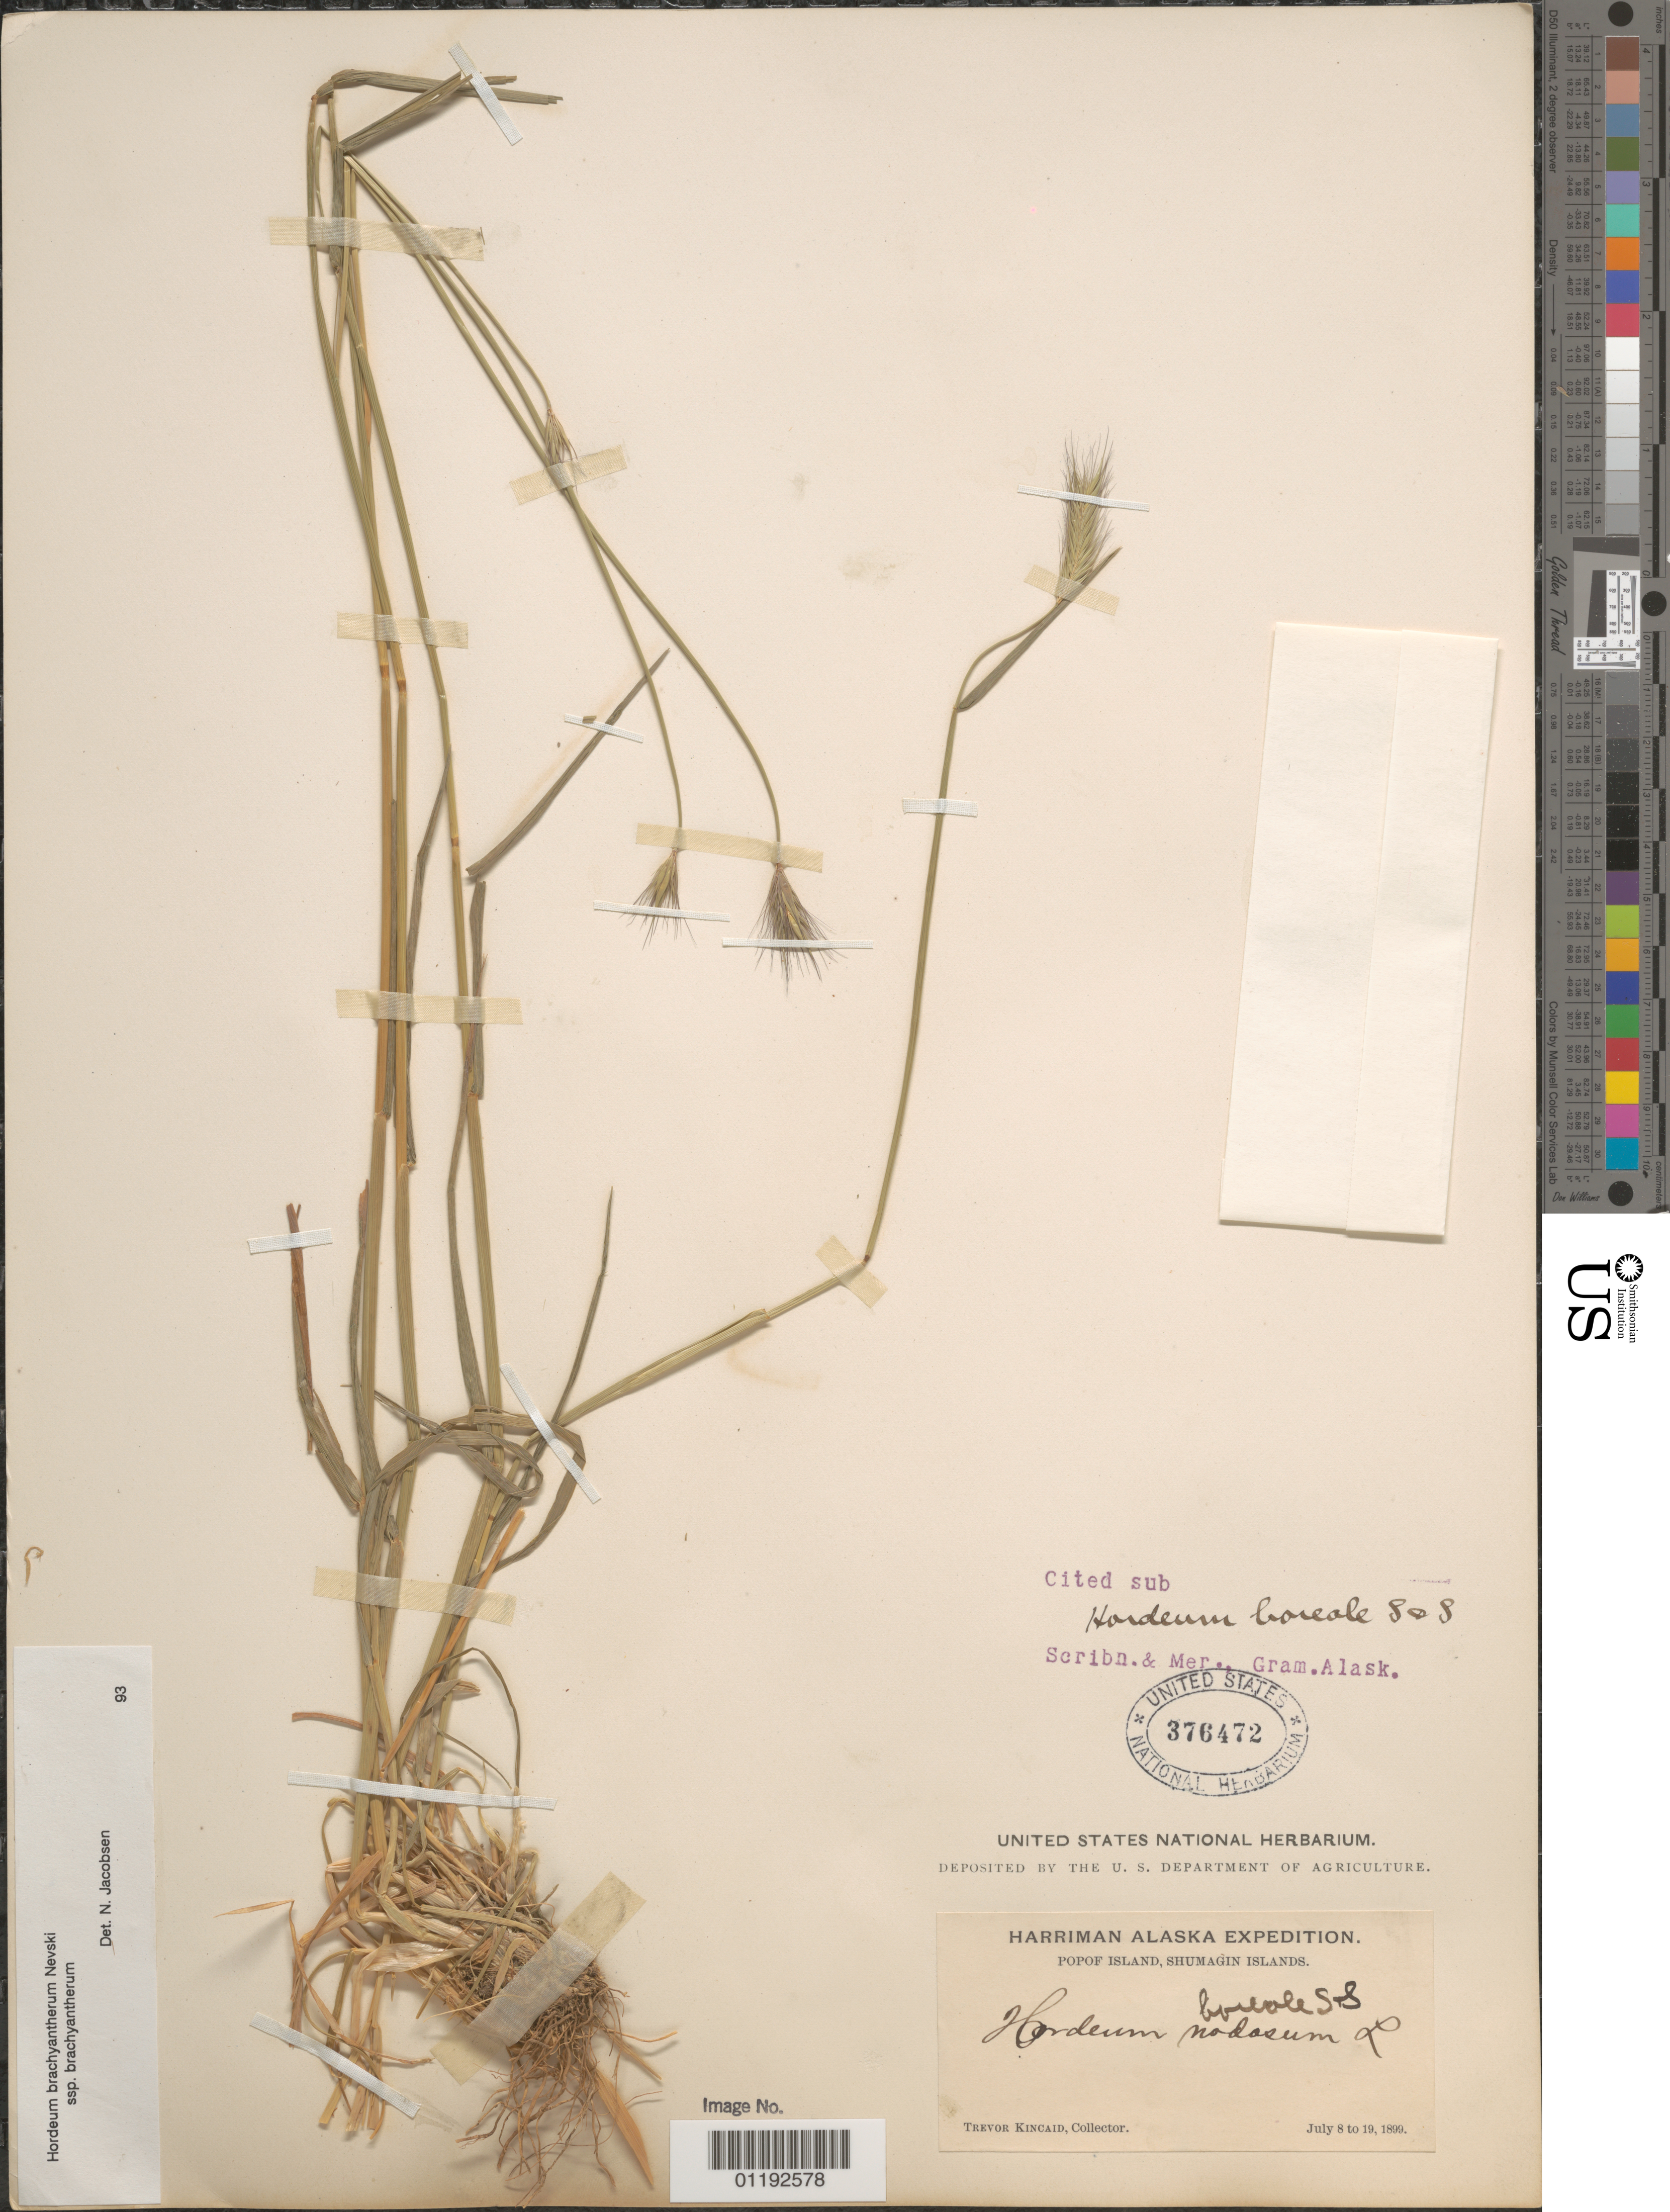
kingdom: Plantae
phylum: Tracheophyta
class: Liliopsida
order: Poales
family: Poaceae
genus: Hordeum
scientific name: Hordeum brachyantherum subsp. brachyantherum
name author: Nevski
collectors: T. C. Kincaid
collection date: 1899-07-08/1899-07-19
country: United States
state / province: Alaska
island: Popof Island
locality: Popof Island, Shumagin Islands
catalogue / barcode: US 376472